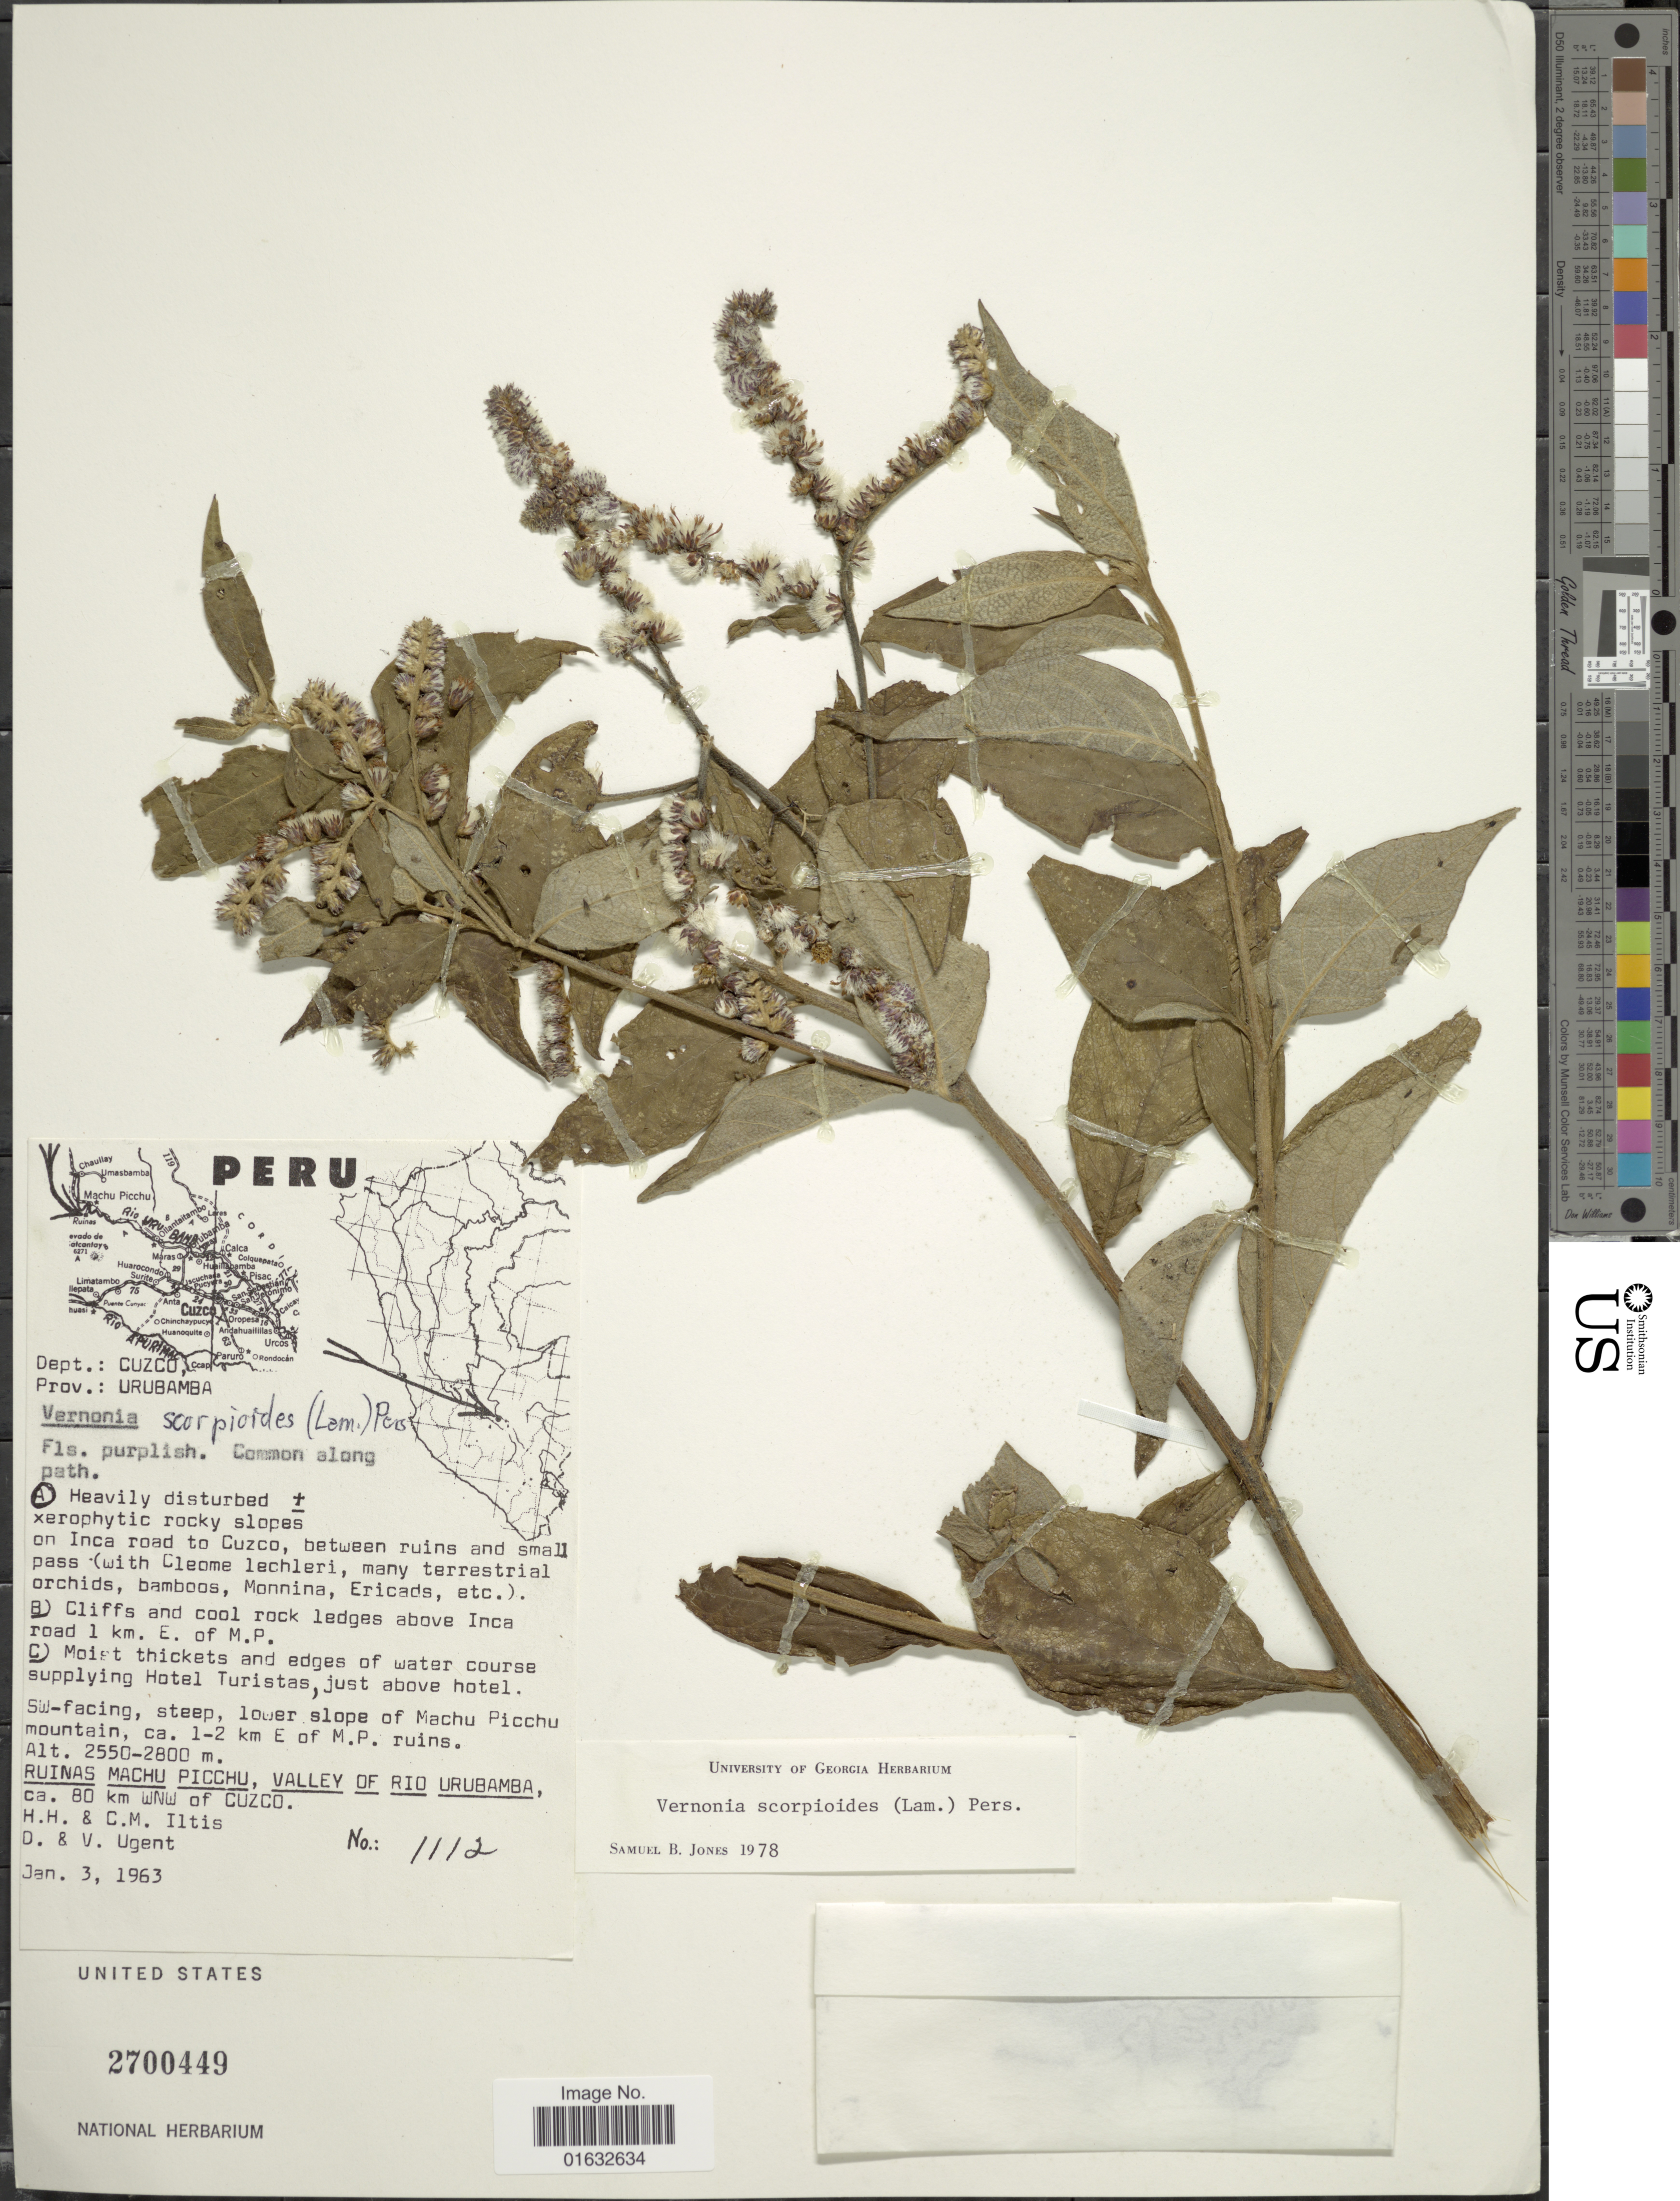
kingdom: Plantae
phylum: Tracheophyta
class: Magnoliopsida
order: Asterales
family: Asteraceae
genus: Cyrtocymura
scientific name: Cyrtocymura scorpioides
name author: (Lam.) H. Rob.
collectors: H. H. Iltis, C. M Iltis, D. Ugent & V. Ugent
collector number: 1112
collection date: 1963-01-03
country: Peru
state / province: Cusco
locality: Prov.: Urubamba. On Inca road to Cuzco, between ruins and small pass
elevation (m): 2550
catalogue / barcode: US 2700449